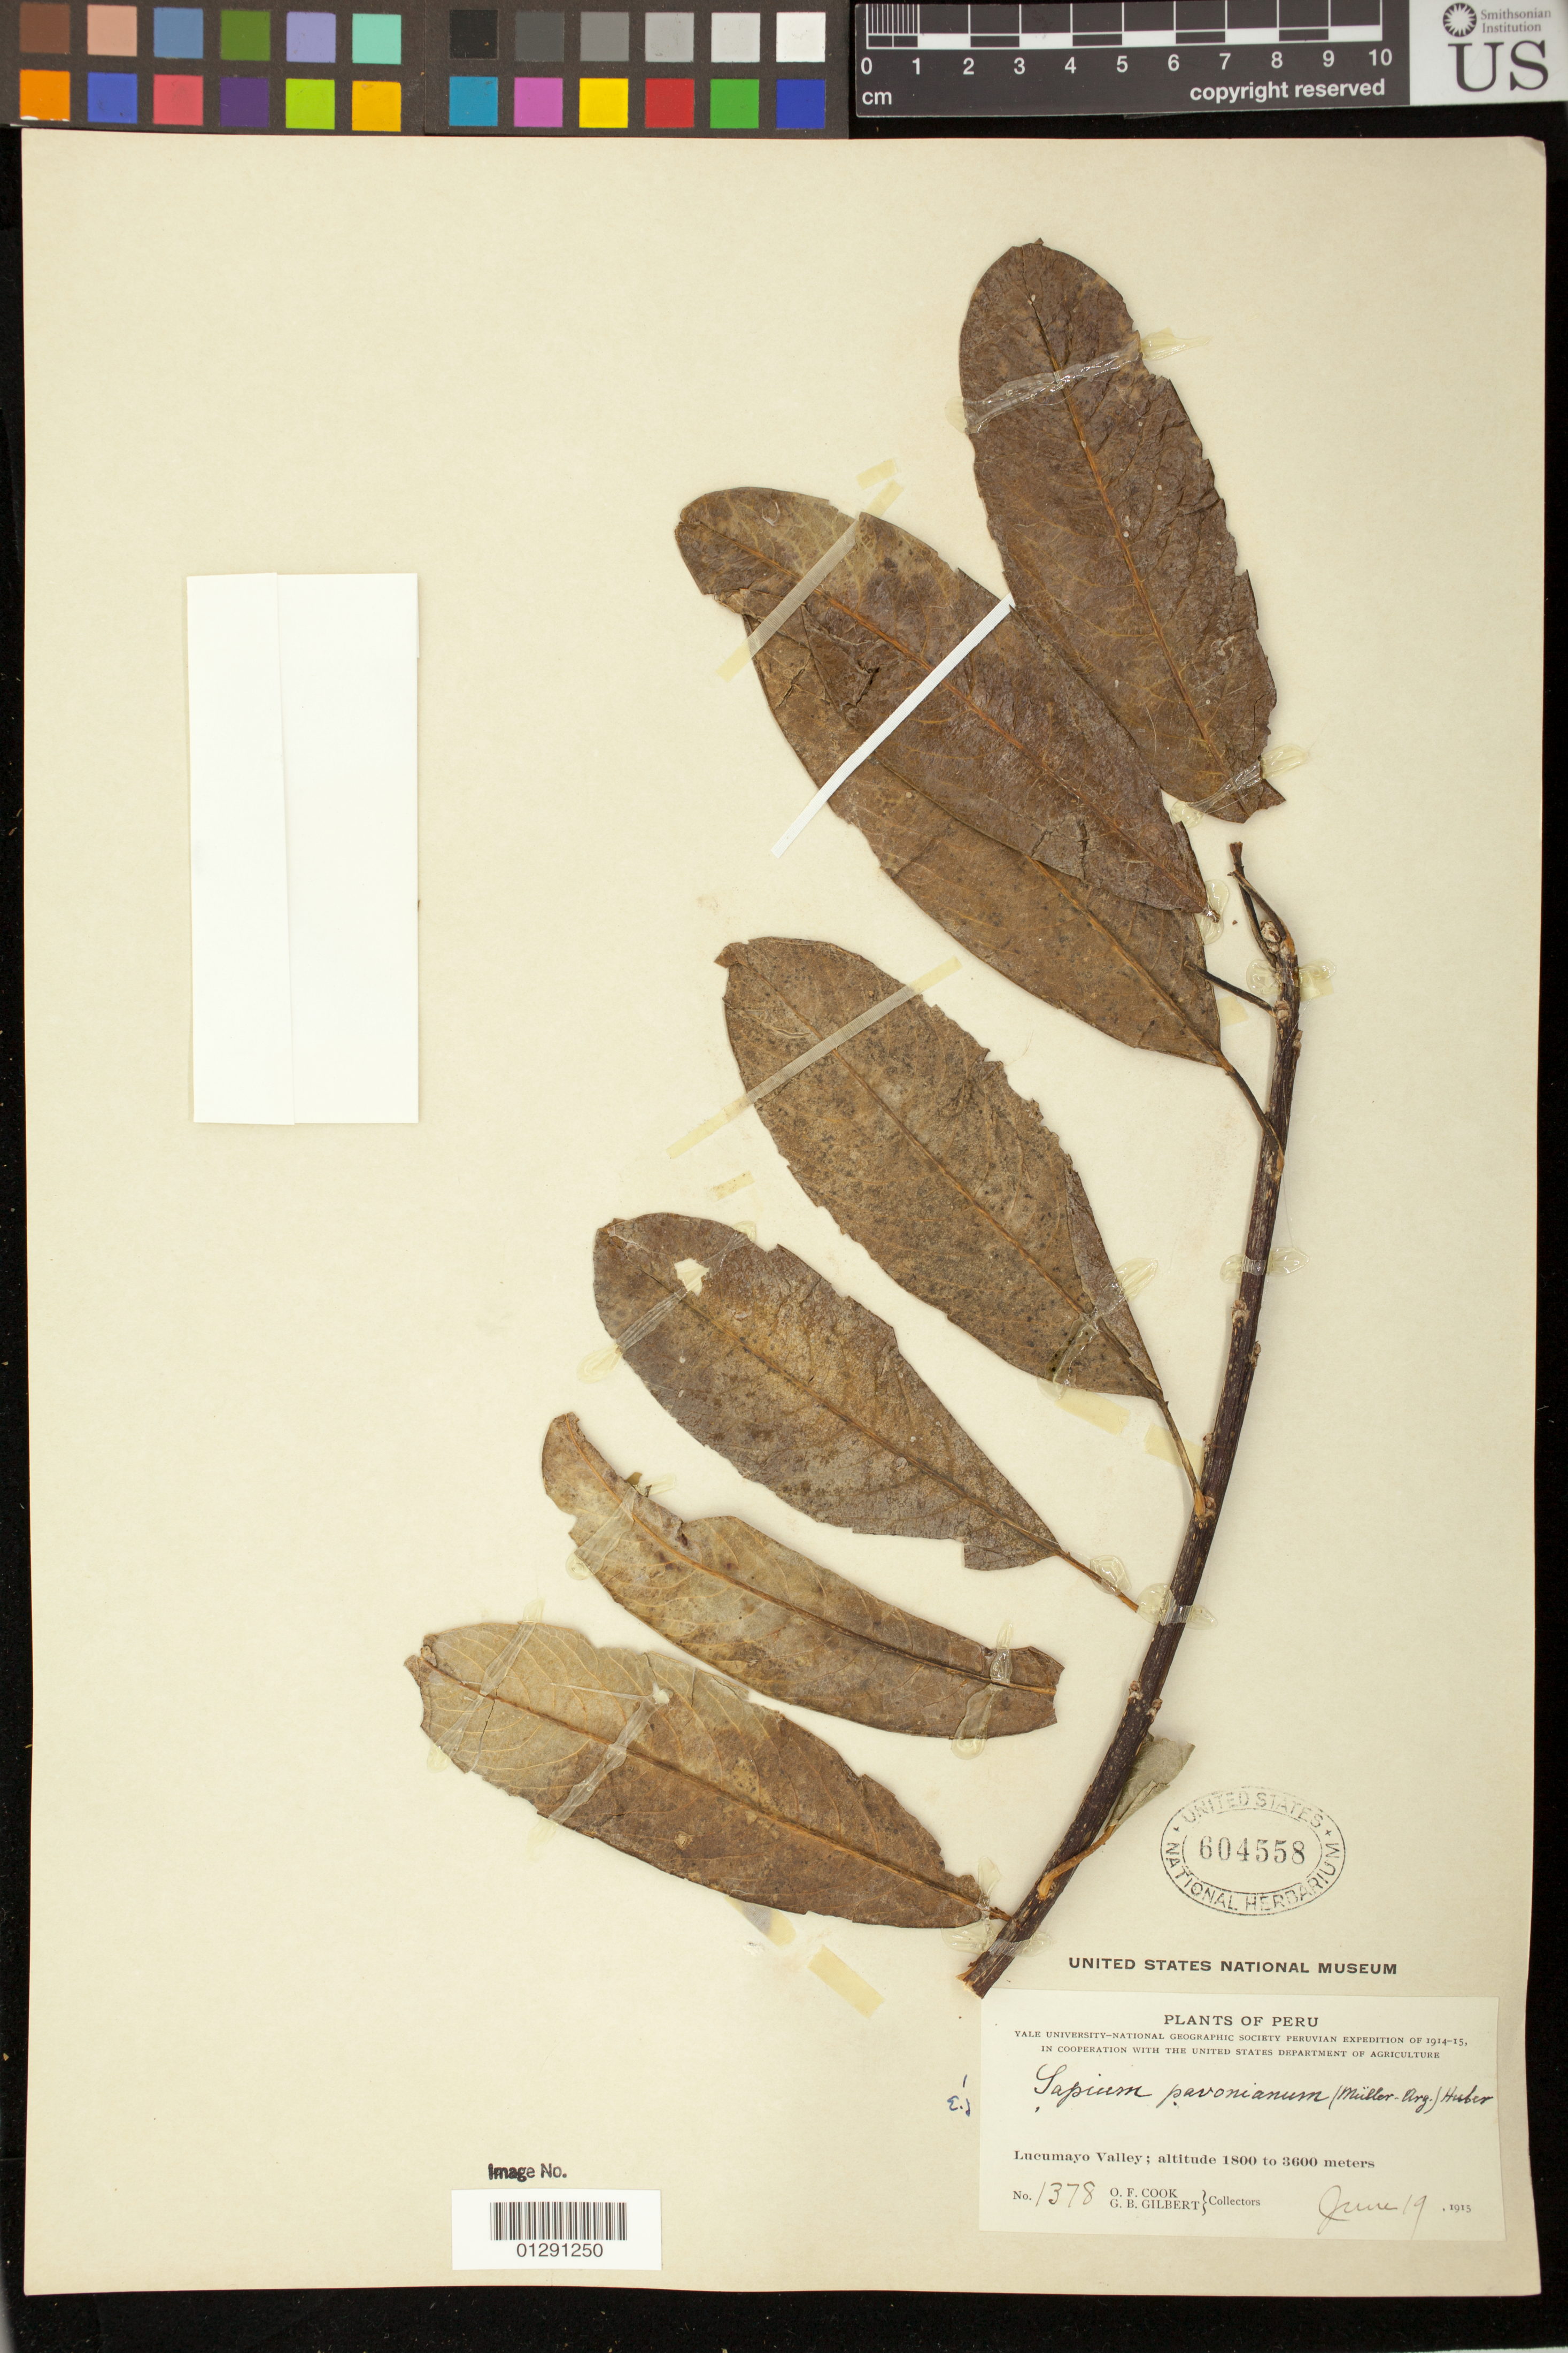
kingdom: Plantae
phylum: Tracheophyta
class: Magnoliopsida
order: Malpighiales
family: Euphorbiaceae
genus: Sapium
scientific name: Sapium glandulatum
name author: (Vell.) Pax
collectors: O. F. Cook & G. B. Gilbert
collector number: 1378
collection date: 1915-06-19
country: Peru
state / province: Cusco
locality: Lucumayo Valley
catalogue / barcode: US 604558